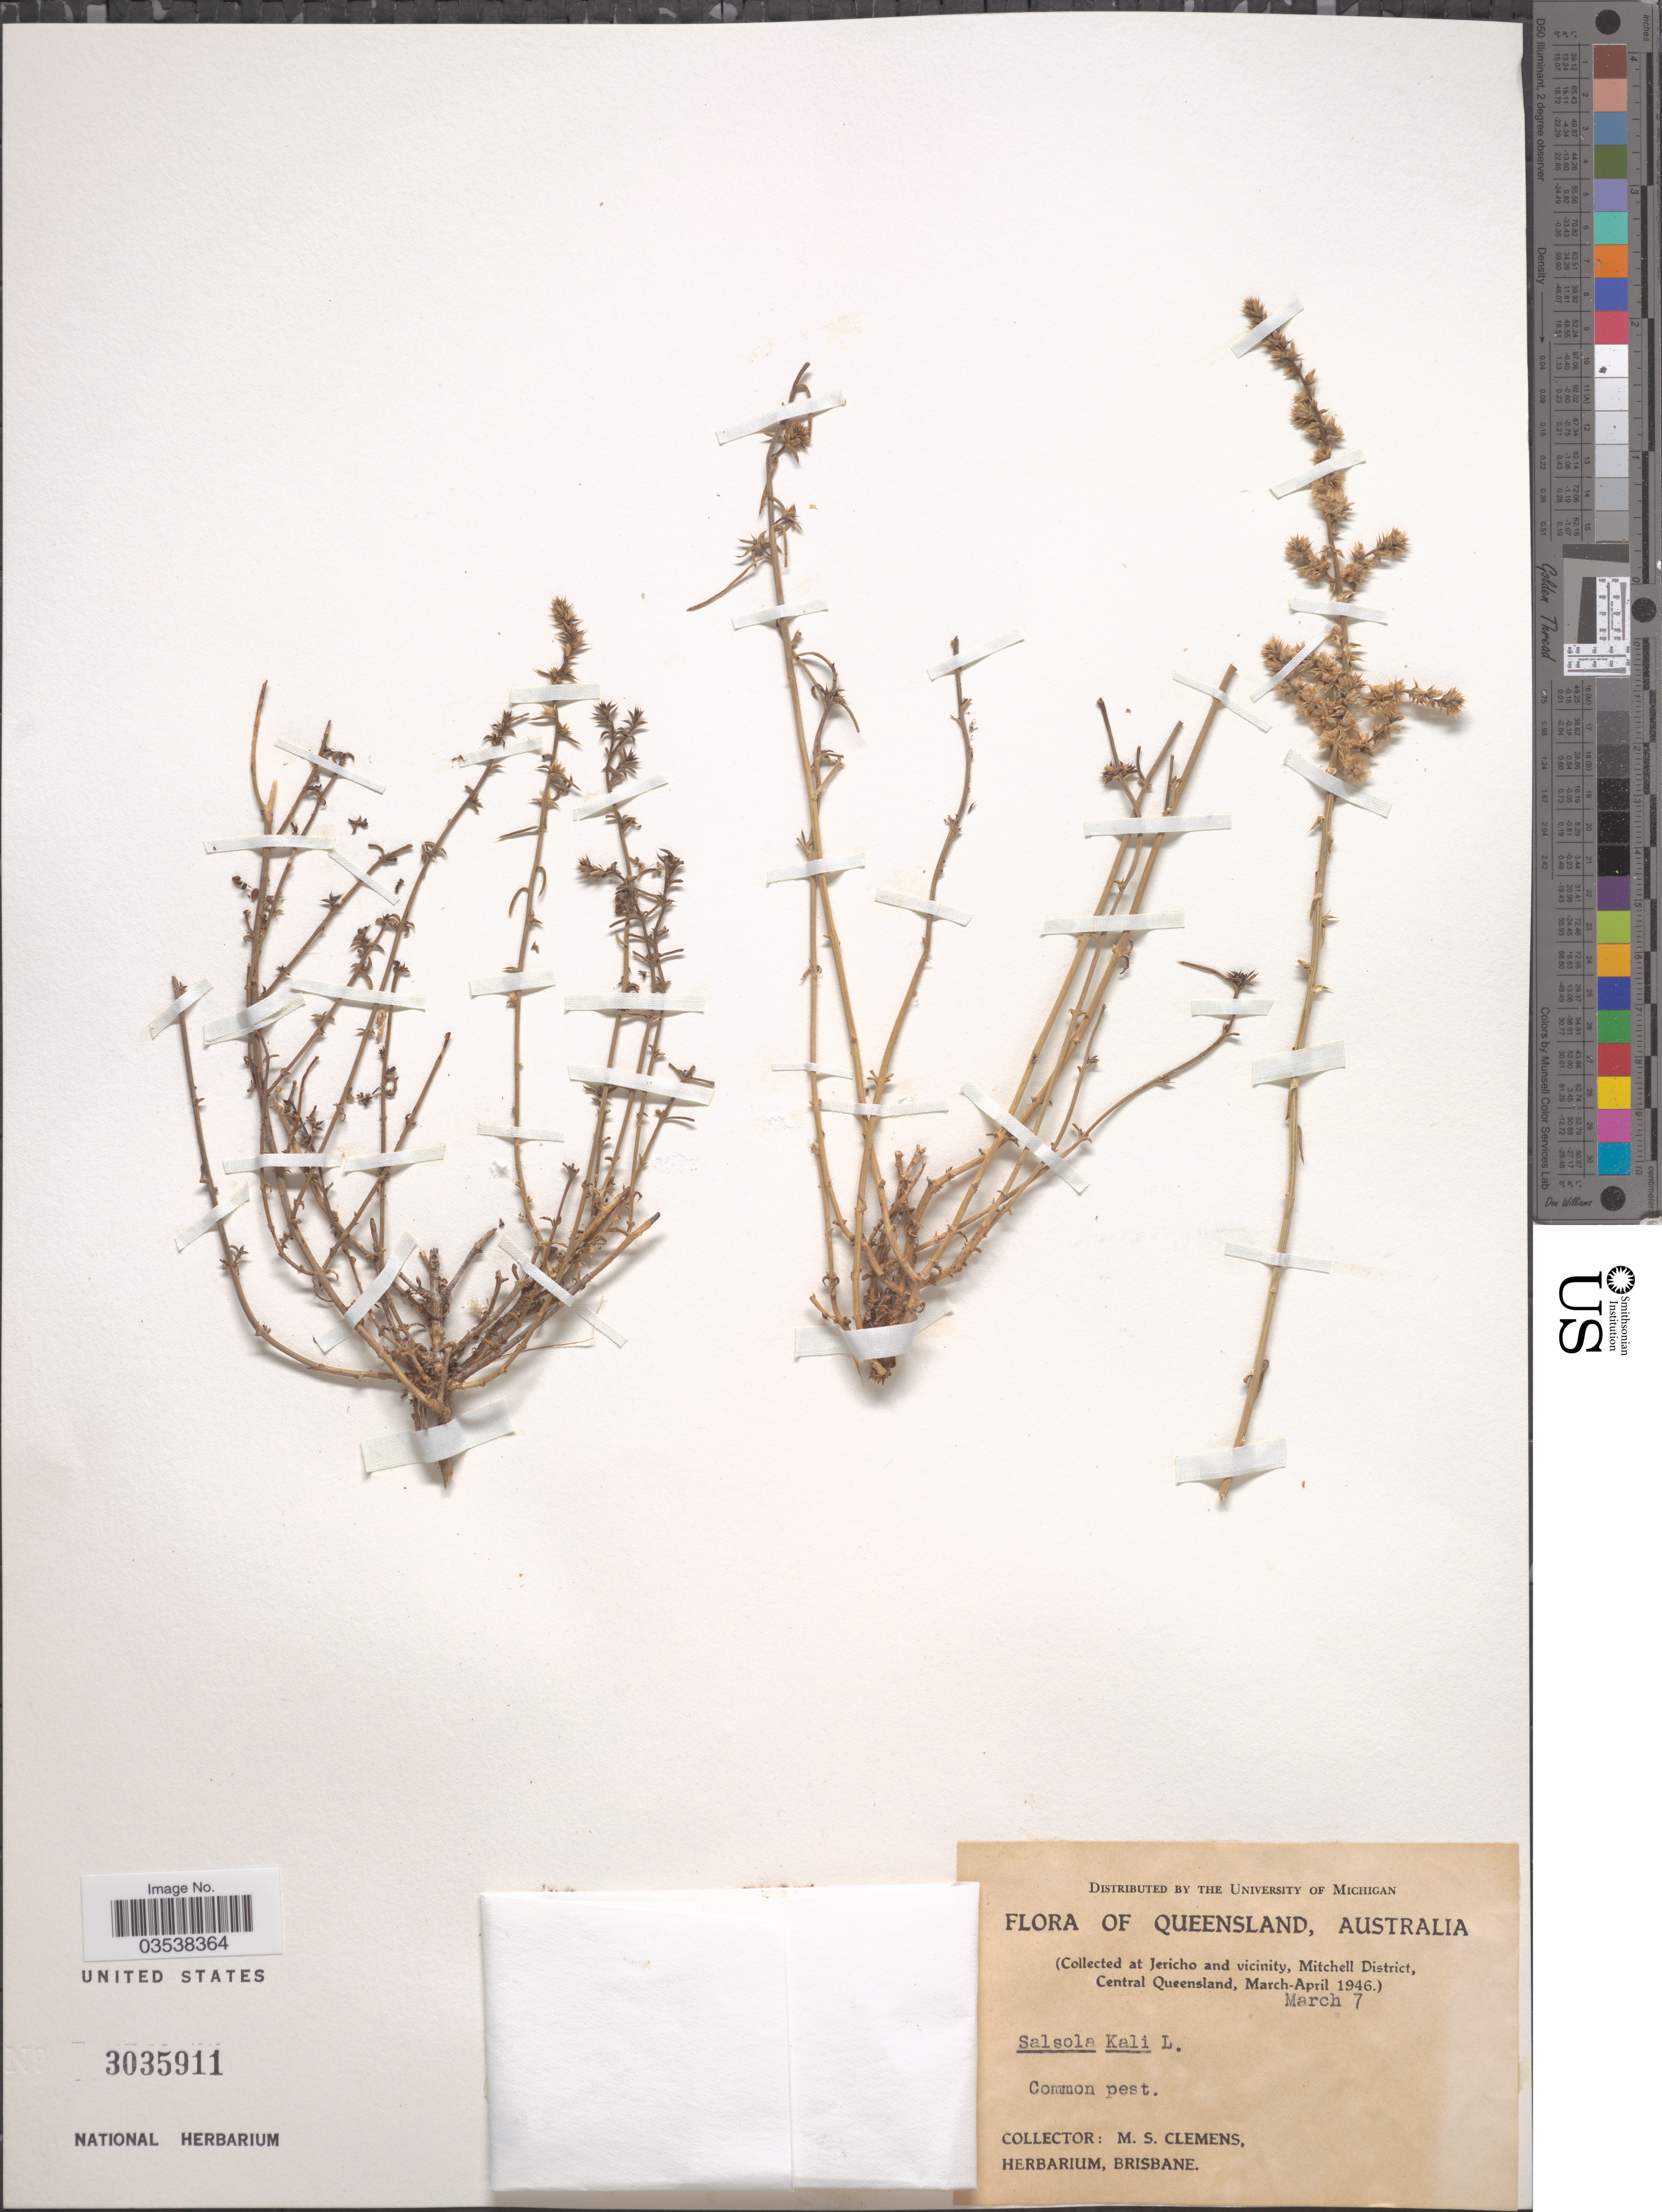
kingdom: Plantae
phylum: Tracheophyta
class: Magnoliopsida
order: Caryophyllales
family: Amaranthaceae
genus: Salsola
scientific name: Salsola kali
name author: L.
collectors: M. S. Clemens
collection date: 1946-03-07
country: Australia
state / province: Queensland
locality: At Jericho and vicinity, Mitchell District, Central Queensland.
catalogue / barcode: US 3035911